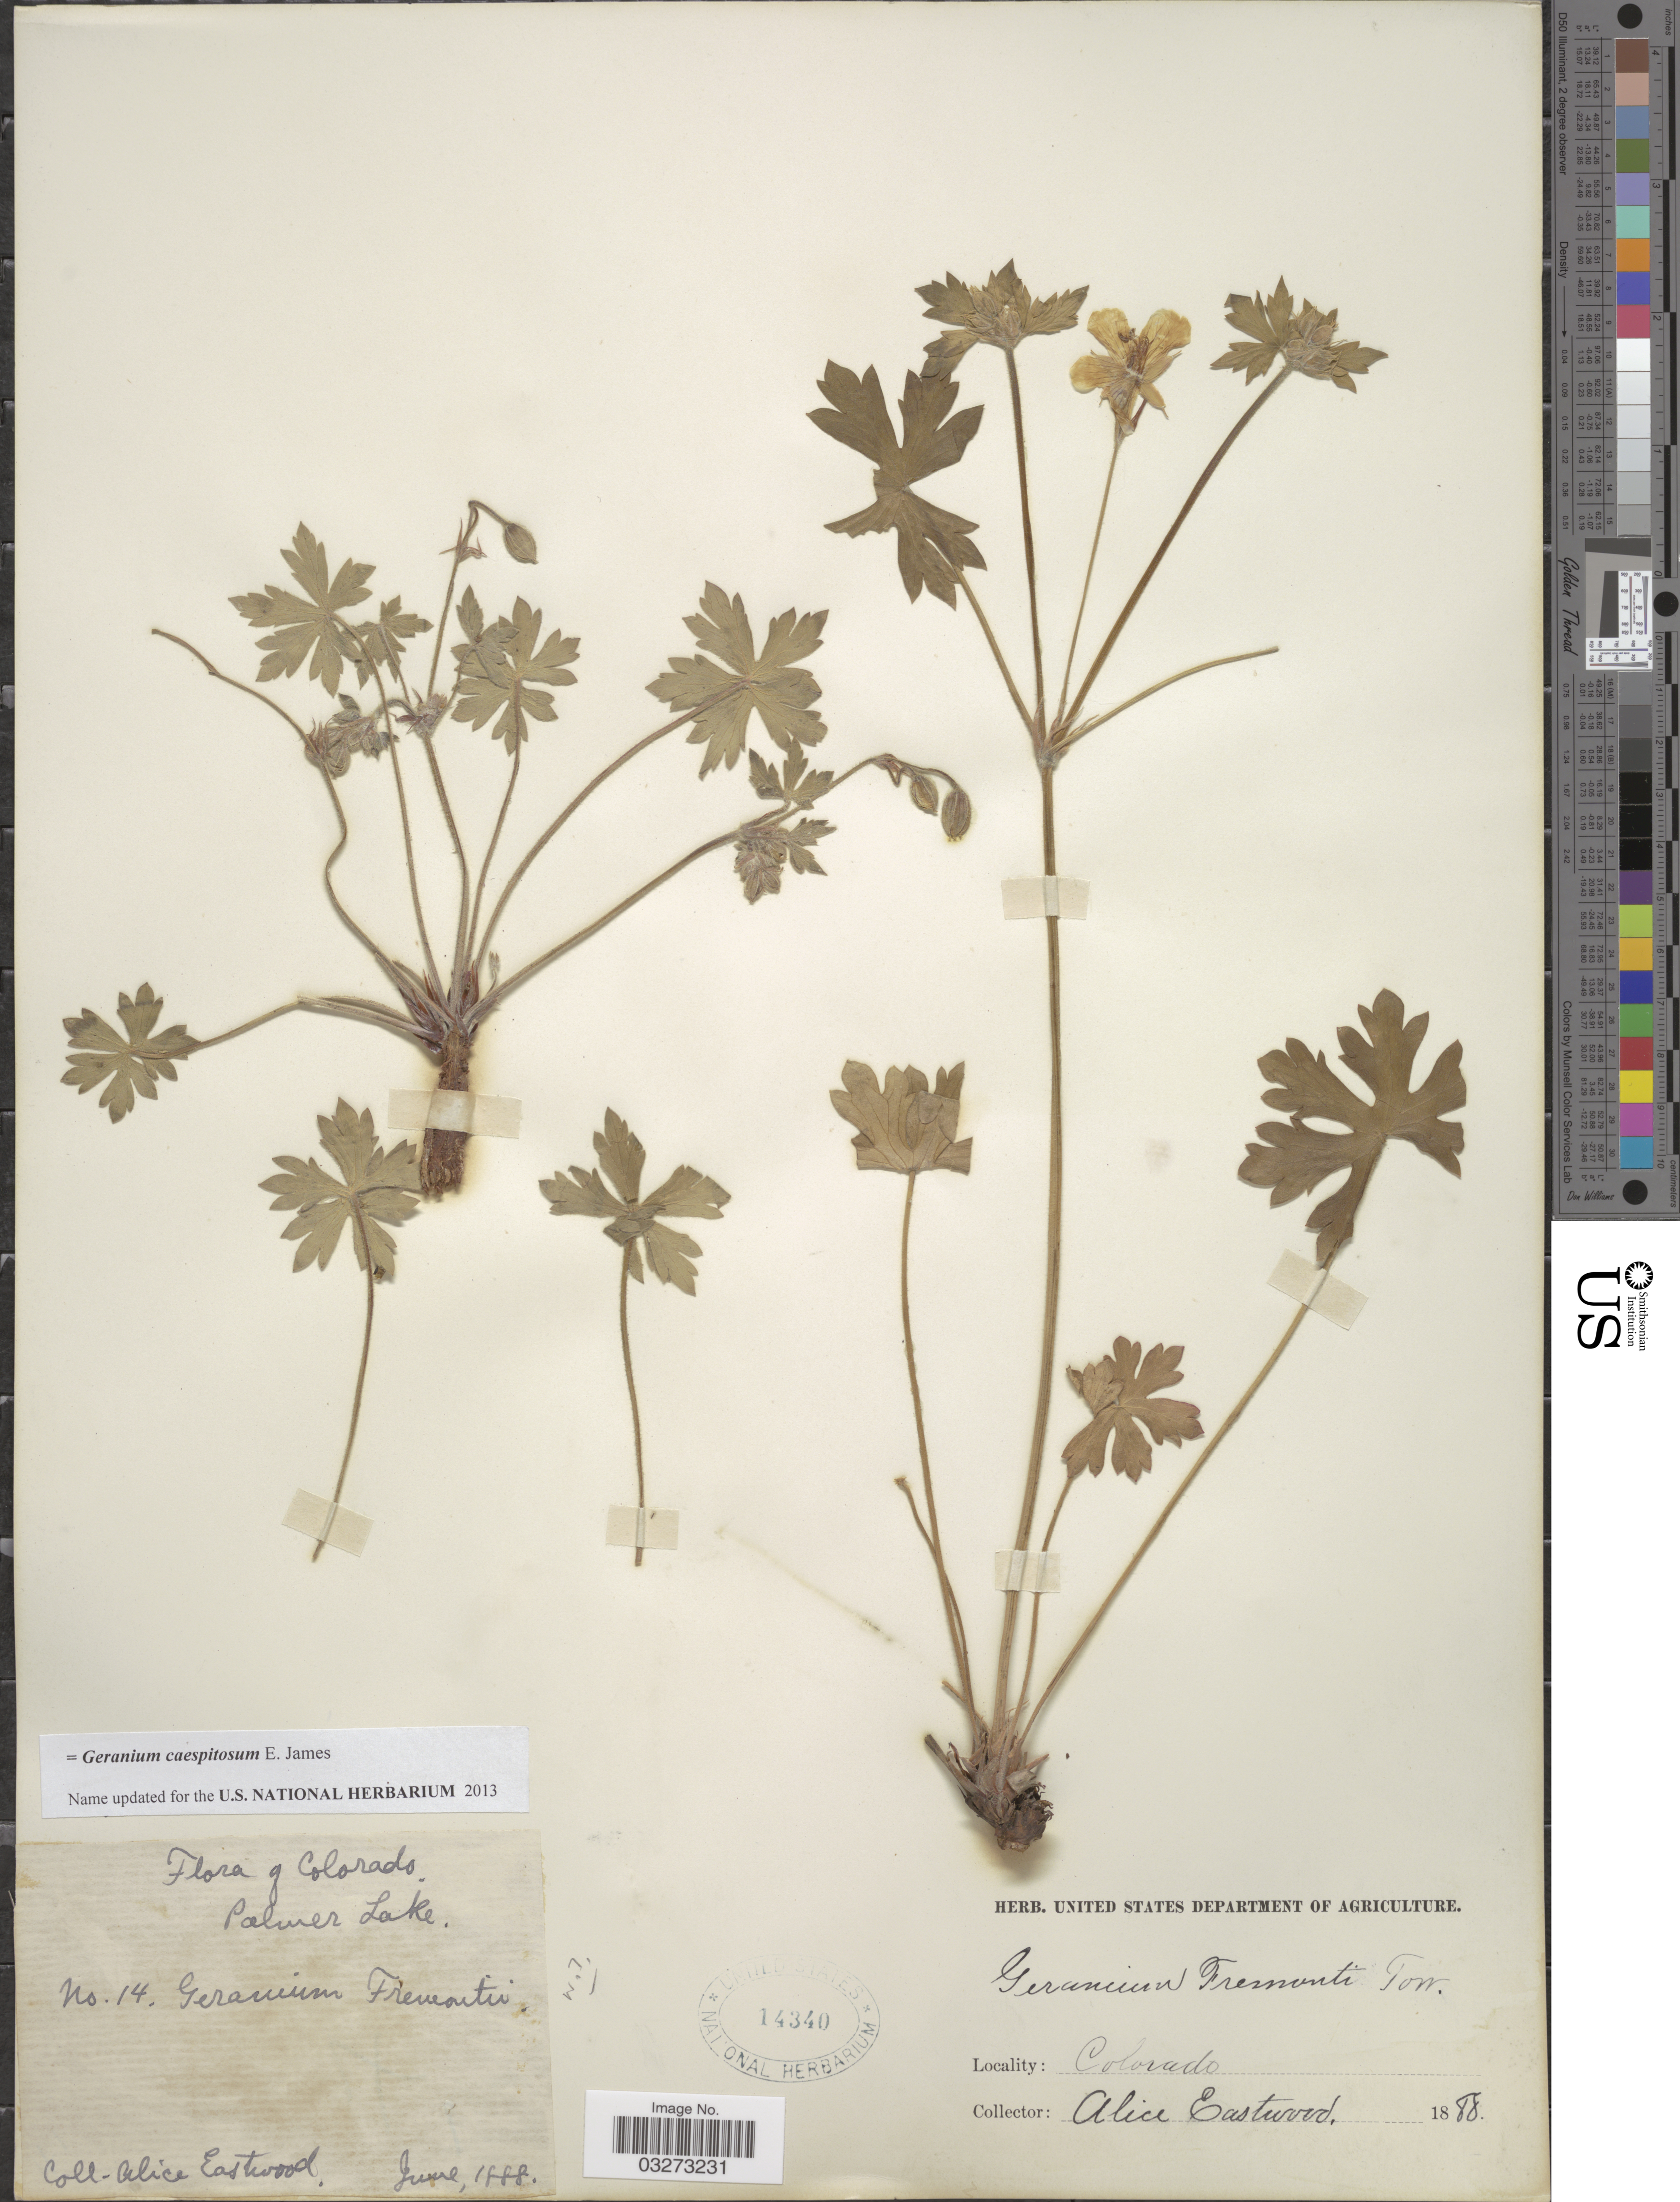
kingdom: Plantae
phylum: Tracheophyta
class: Magnoliopsida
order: Geraniales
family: Geraniaceae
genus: Geranium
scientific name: Geranium caespitosum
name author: E. James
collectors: A. Eastwood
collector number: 14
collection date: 1888-06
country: United States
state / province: Colorado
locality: Palmer Lake.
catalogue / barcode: US 14340